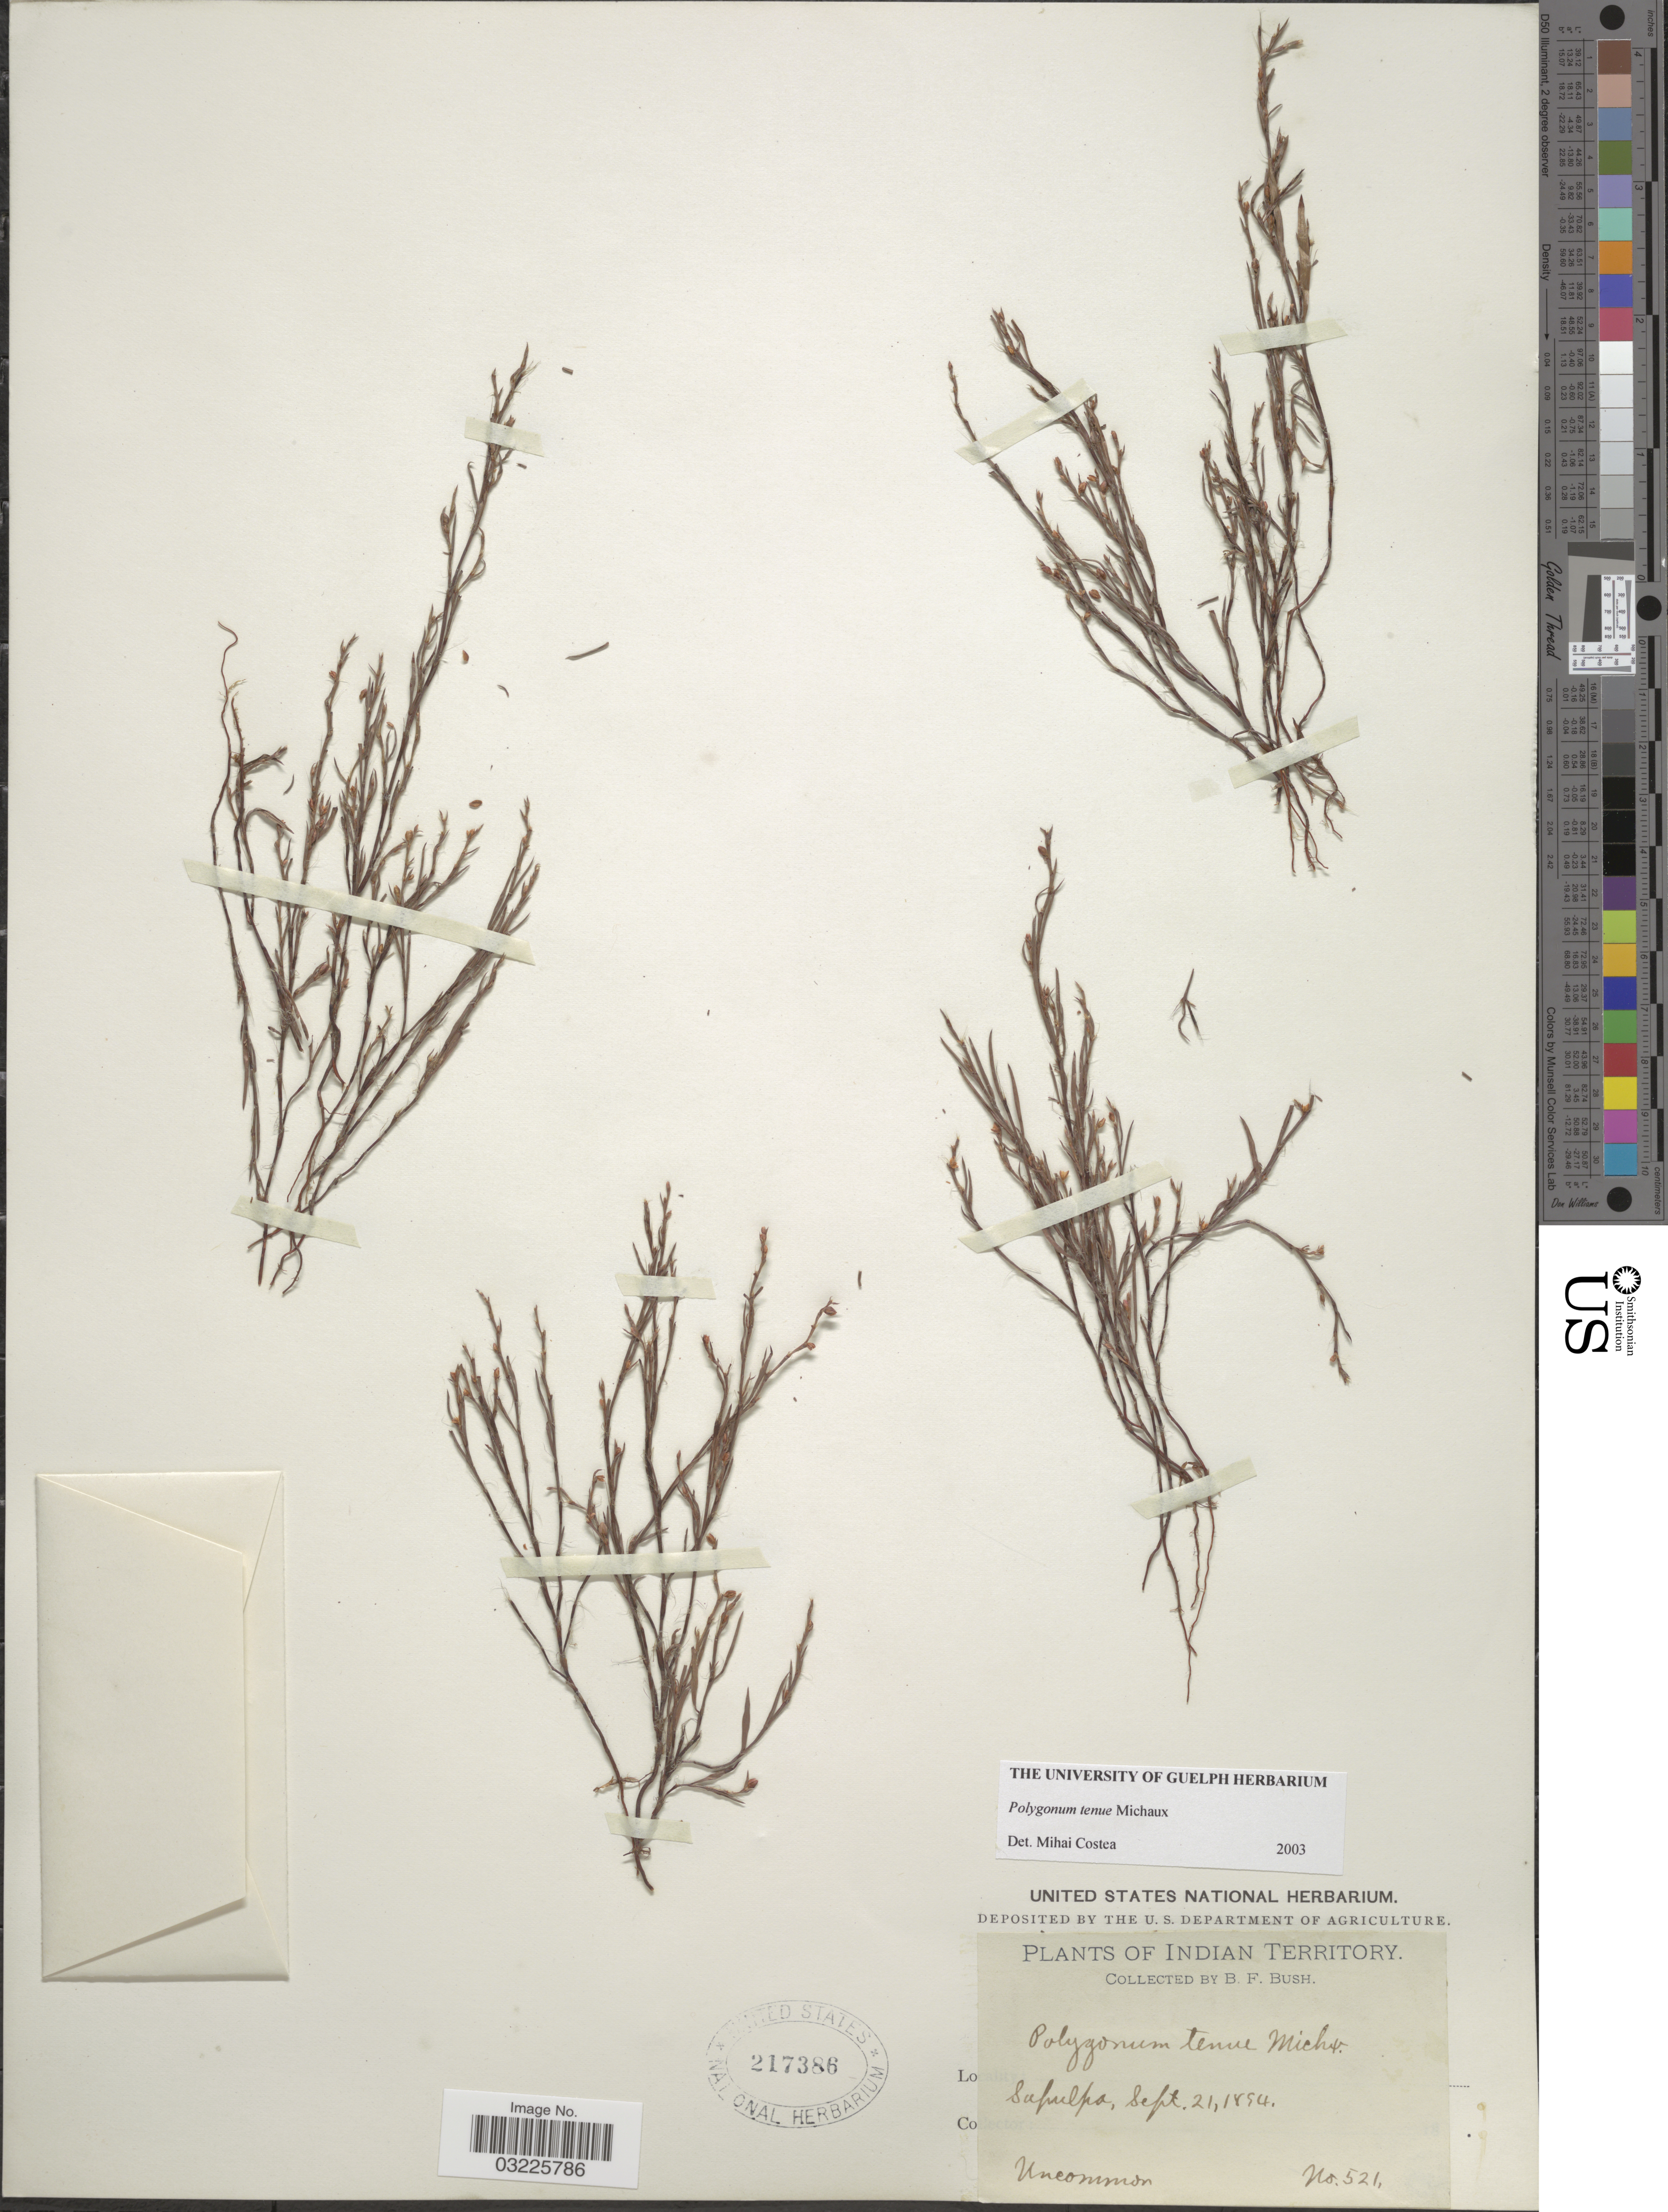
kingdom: Plantae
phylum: Tracheophyta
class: Magnoliopsida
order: Caryophyllales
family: Polygonaceae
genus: Polygonum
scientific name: Polygonum tenue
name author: F. Michx.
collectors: B. F. Bush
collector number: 521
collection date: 1894-09-21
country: United States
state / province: Oklahoma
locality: Indian Territory. Sapulpa.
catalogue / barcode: US 217386